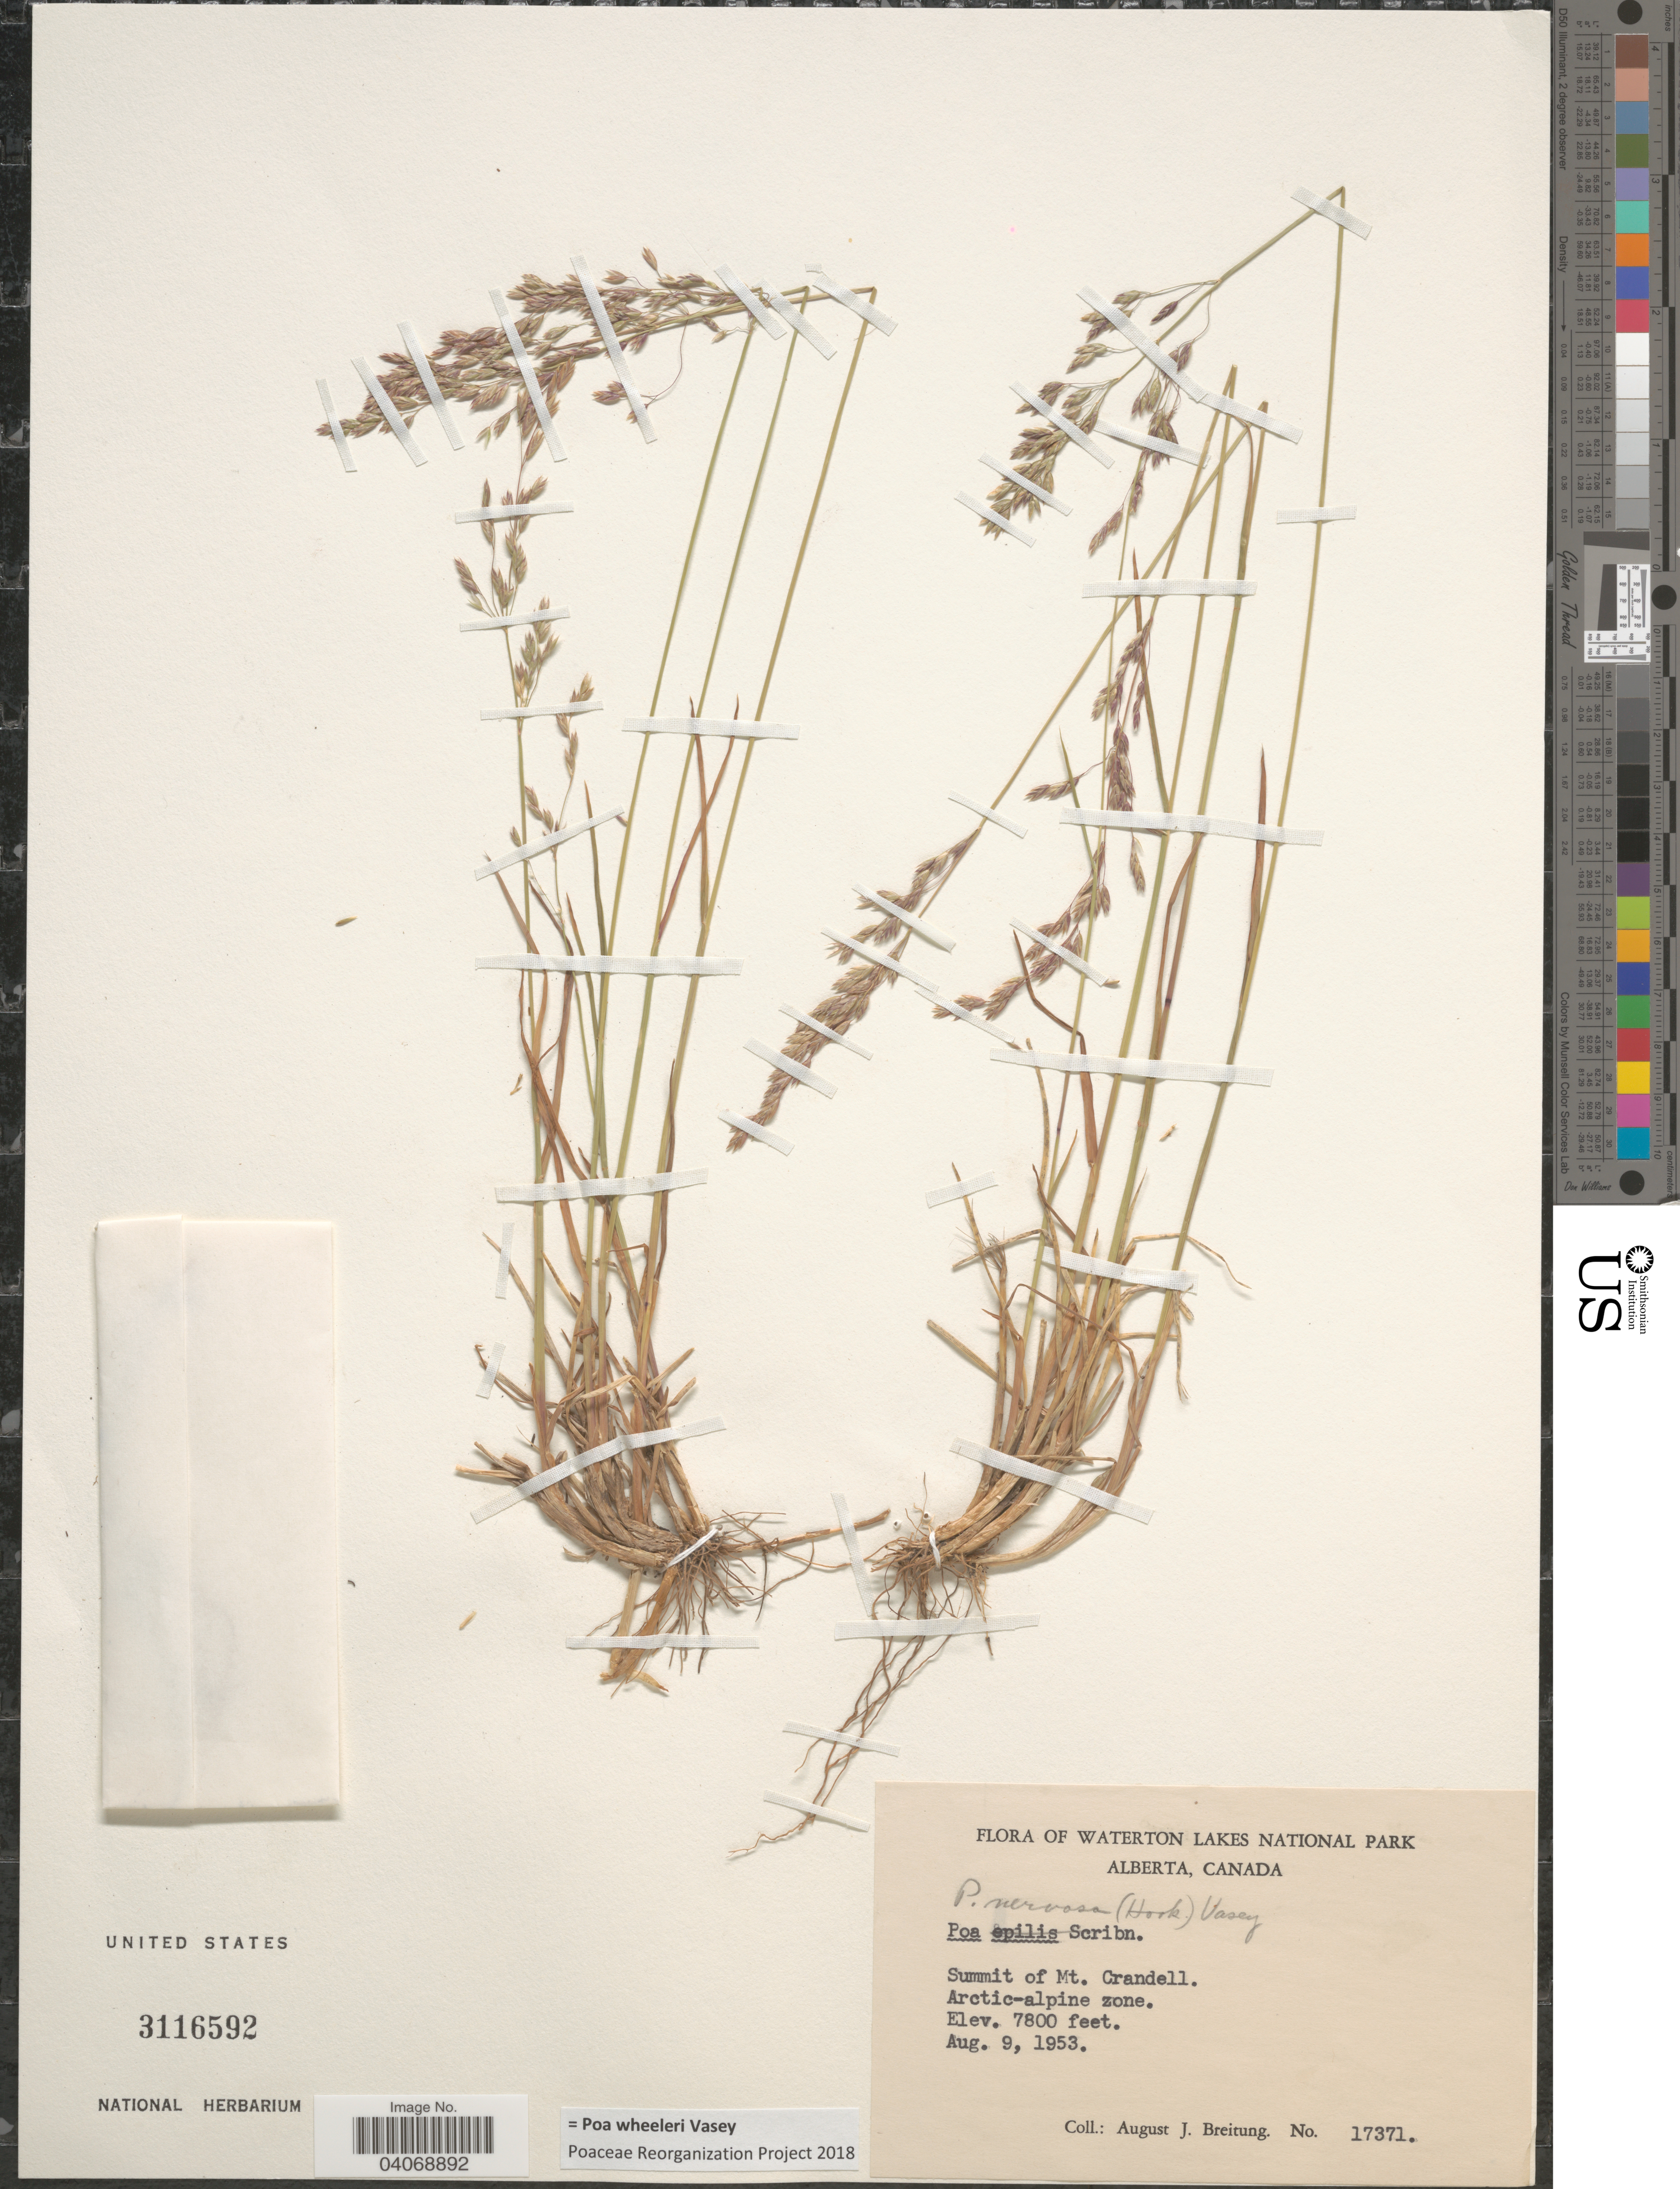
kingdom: Plantae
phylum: Tracheophyta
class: Liliopsida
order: Poales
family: Poaceae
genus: Poa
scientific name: Poa wheeleri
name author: Vasey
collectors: A. Breitung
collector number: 17371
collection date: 1953-08-09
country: Canada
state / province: Alberta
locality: Waterton Lakes National Park. Summit of Mt. Crandell. Arctic-alpine zone.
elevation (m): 2377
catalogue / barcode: US 3116592